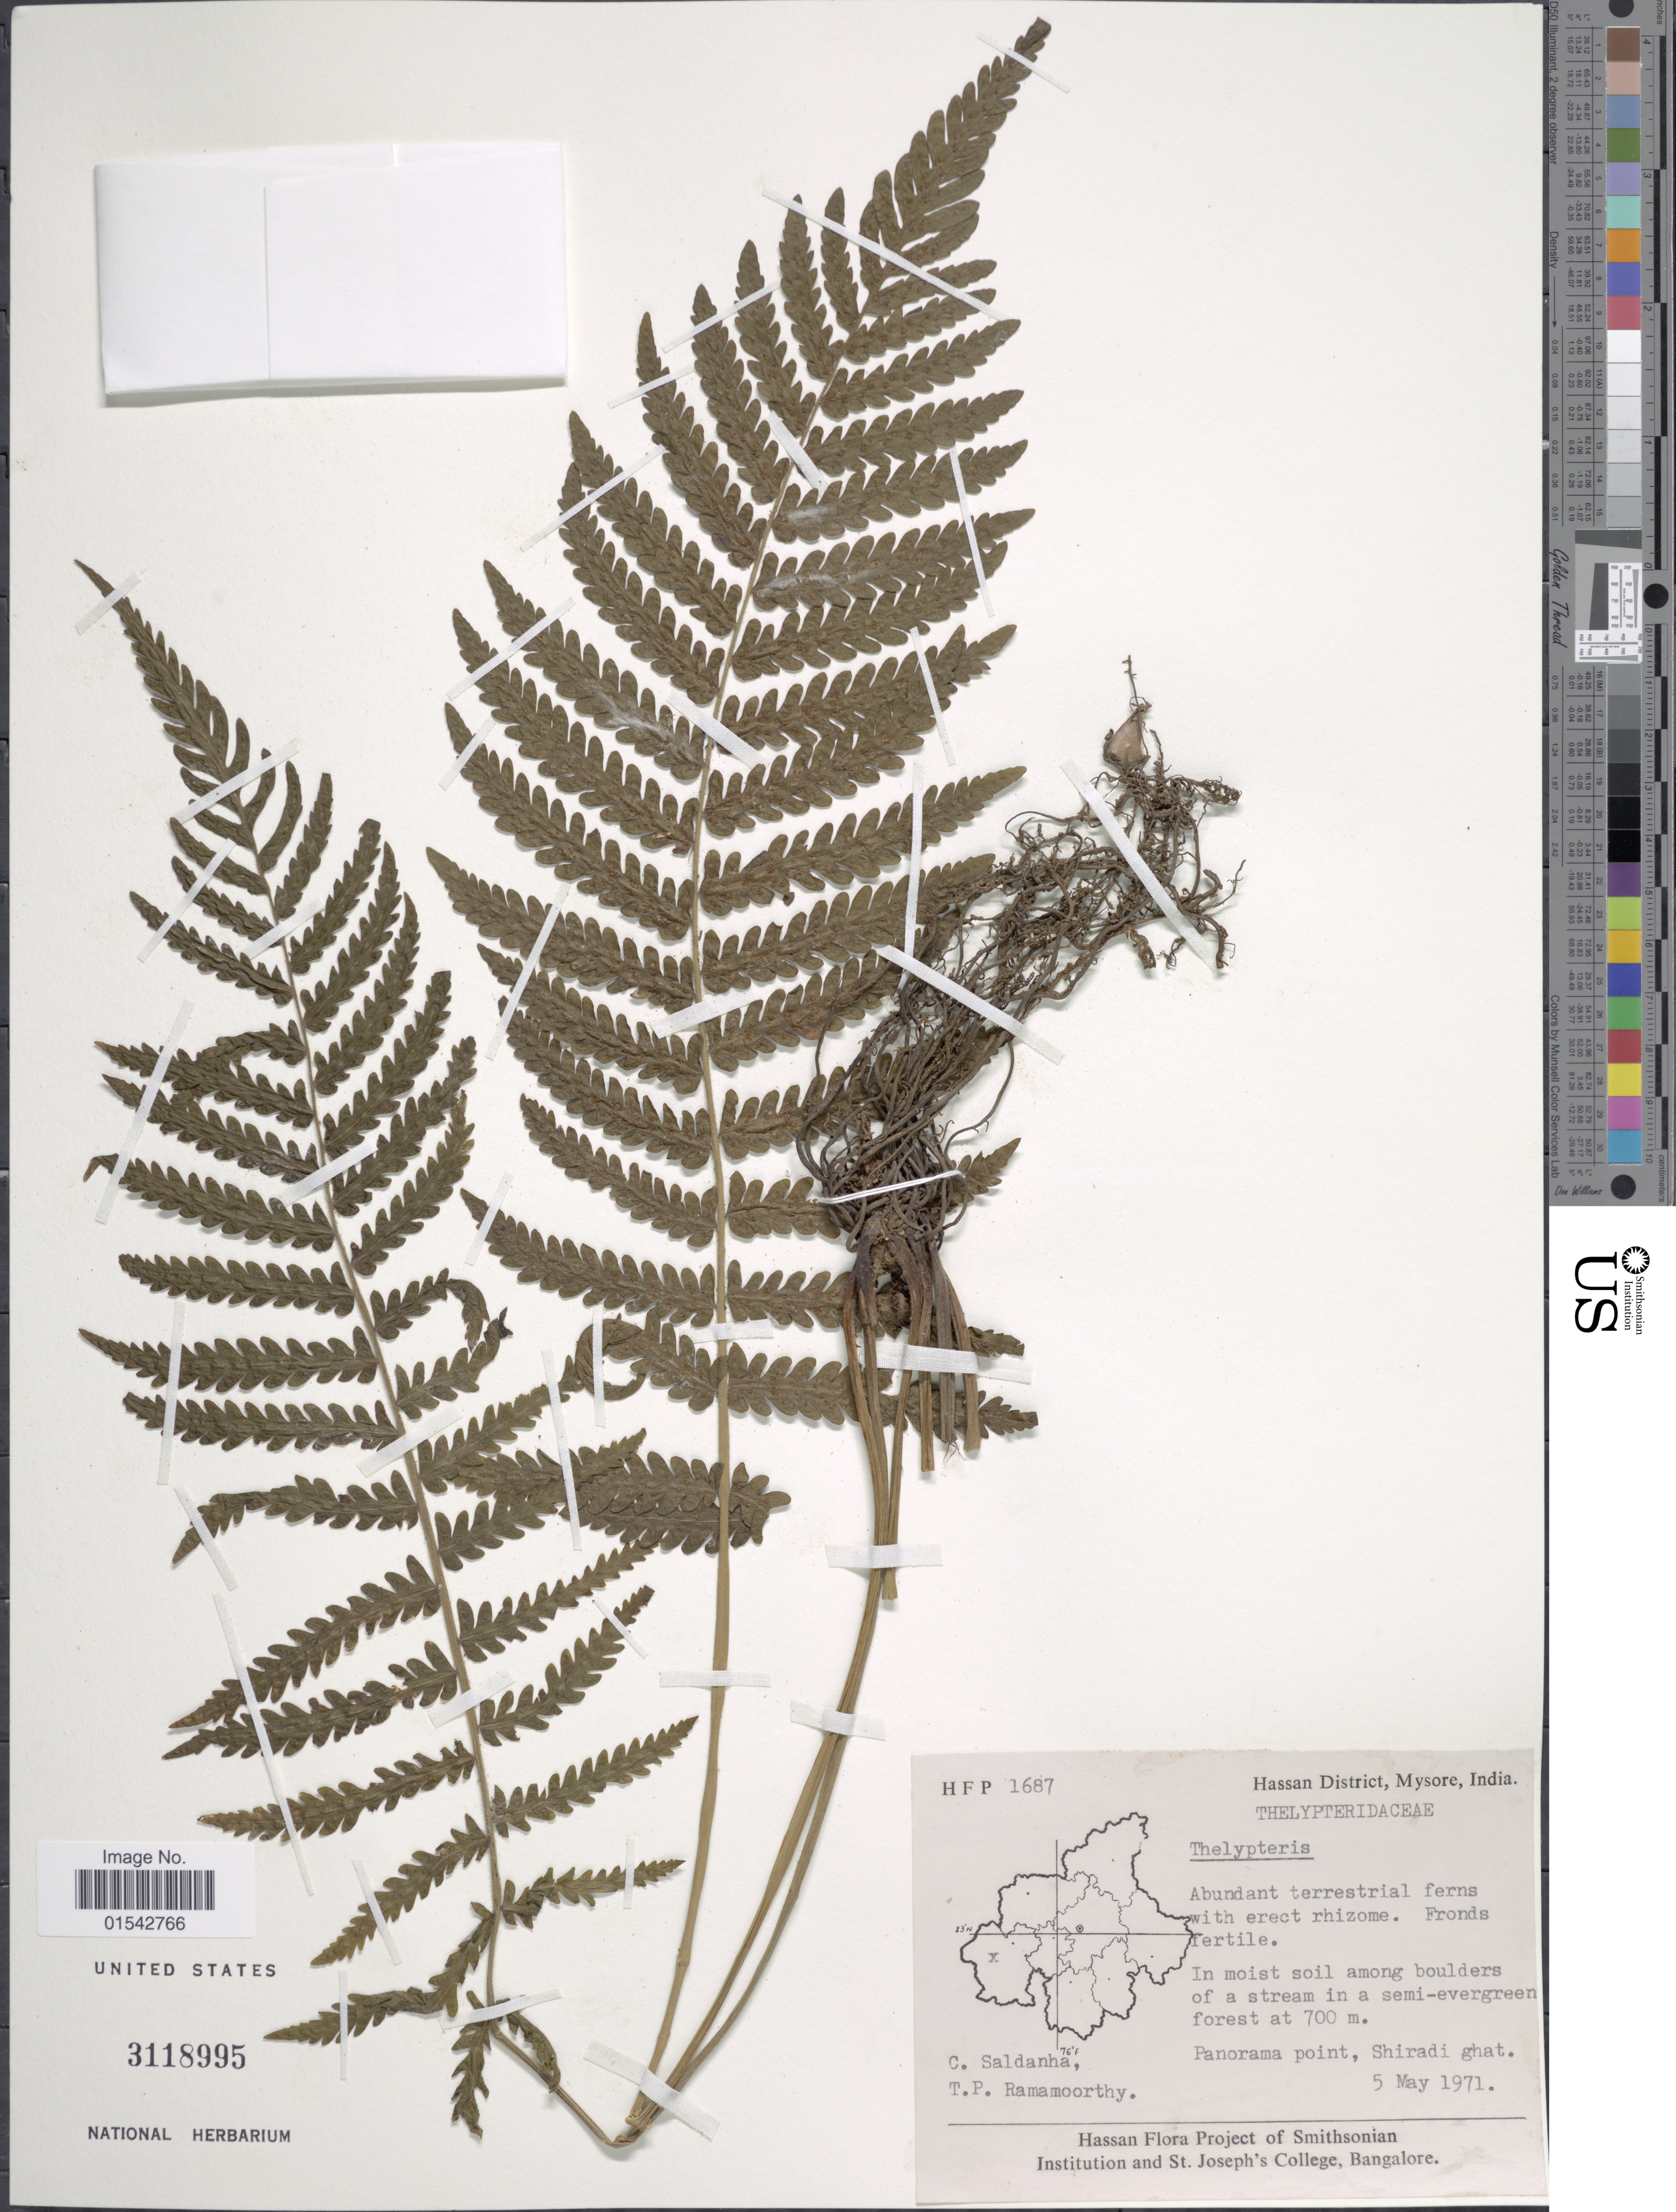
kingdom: Plantae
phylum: Tracheophyta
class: Polypodiopsida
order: Polypodiales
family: Thelypteridaceae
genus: Cyclosorus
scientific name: Cyclosorus sp.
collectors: C. Saldanha & T. P. Ramamoorthy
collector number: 1687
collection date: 1971-05-05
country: India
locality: Hassan District, Mysore, India, Panorama point, Shiradi ghat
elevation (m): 700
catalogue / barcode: US 3118995